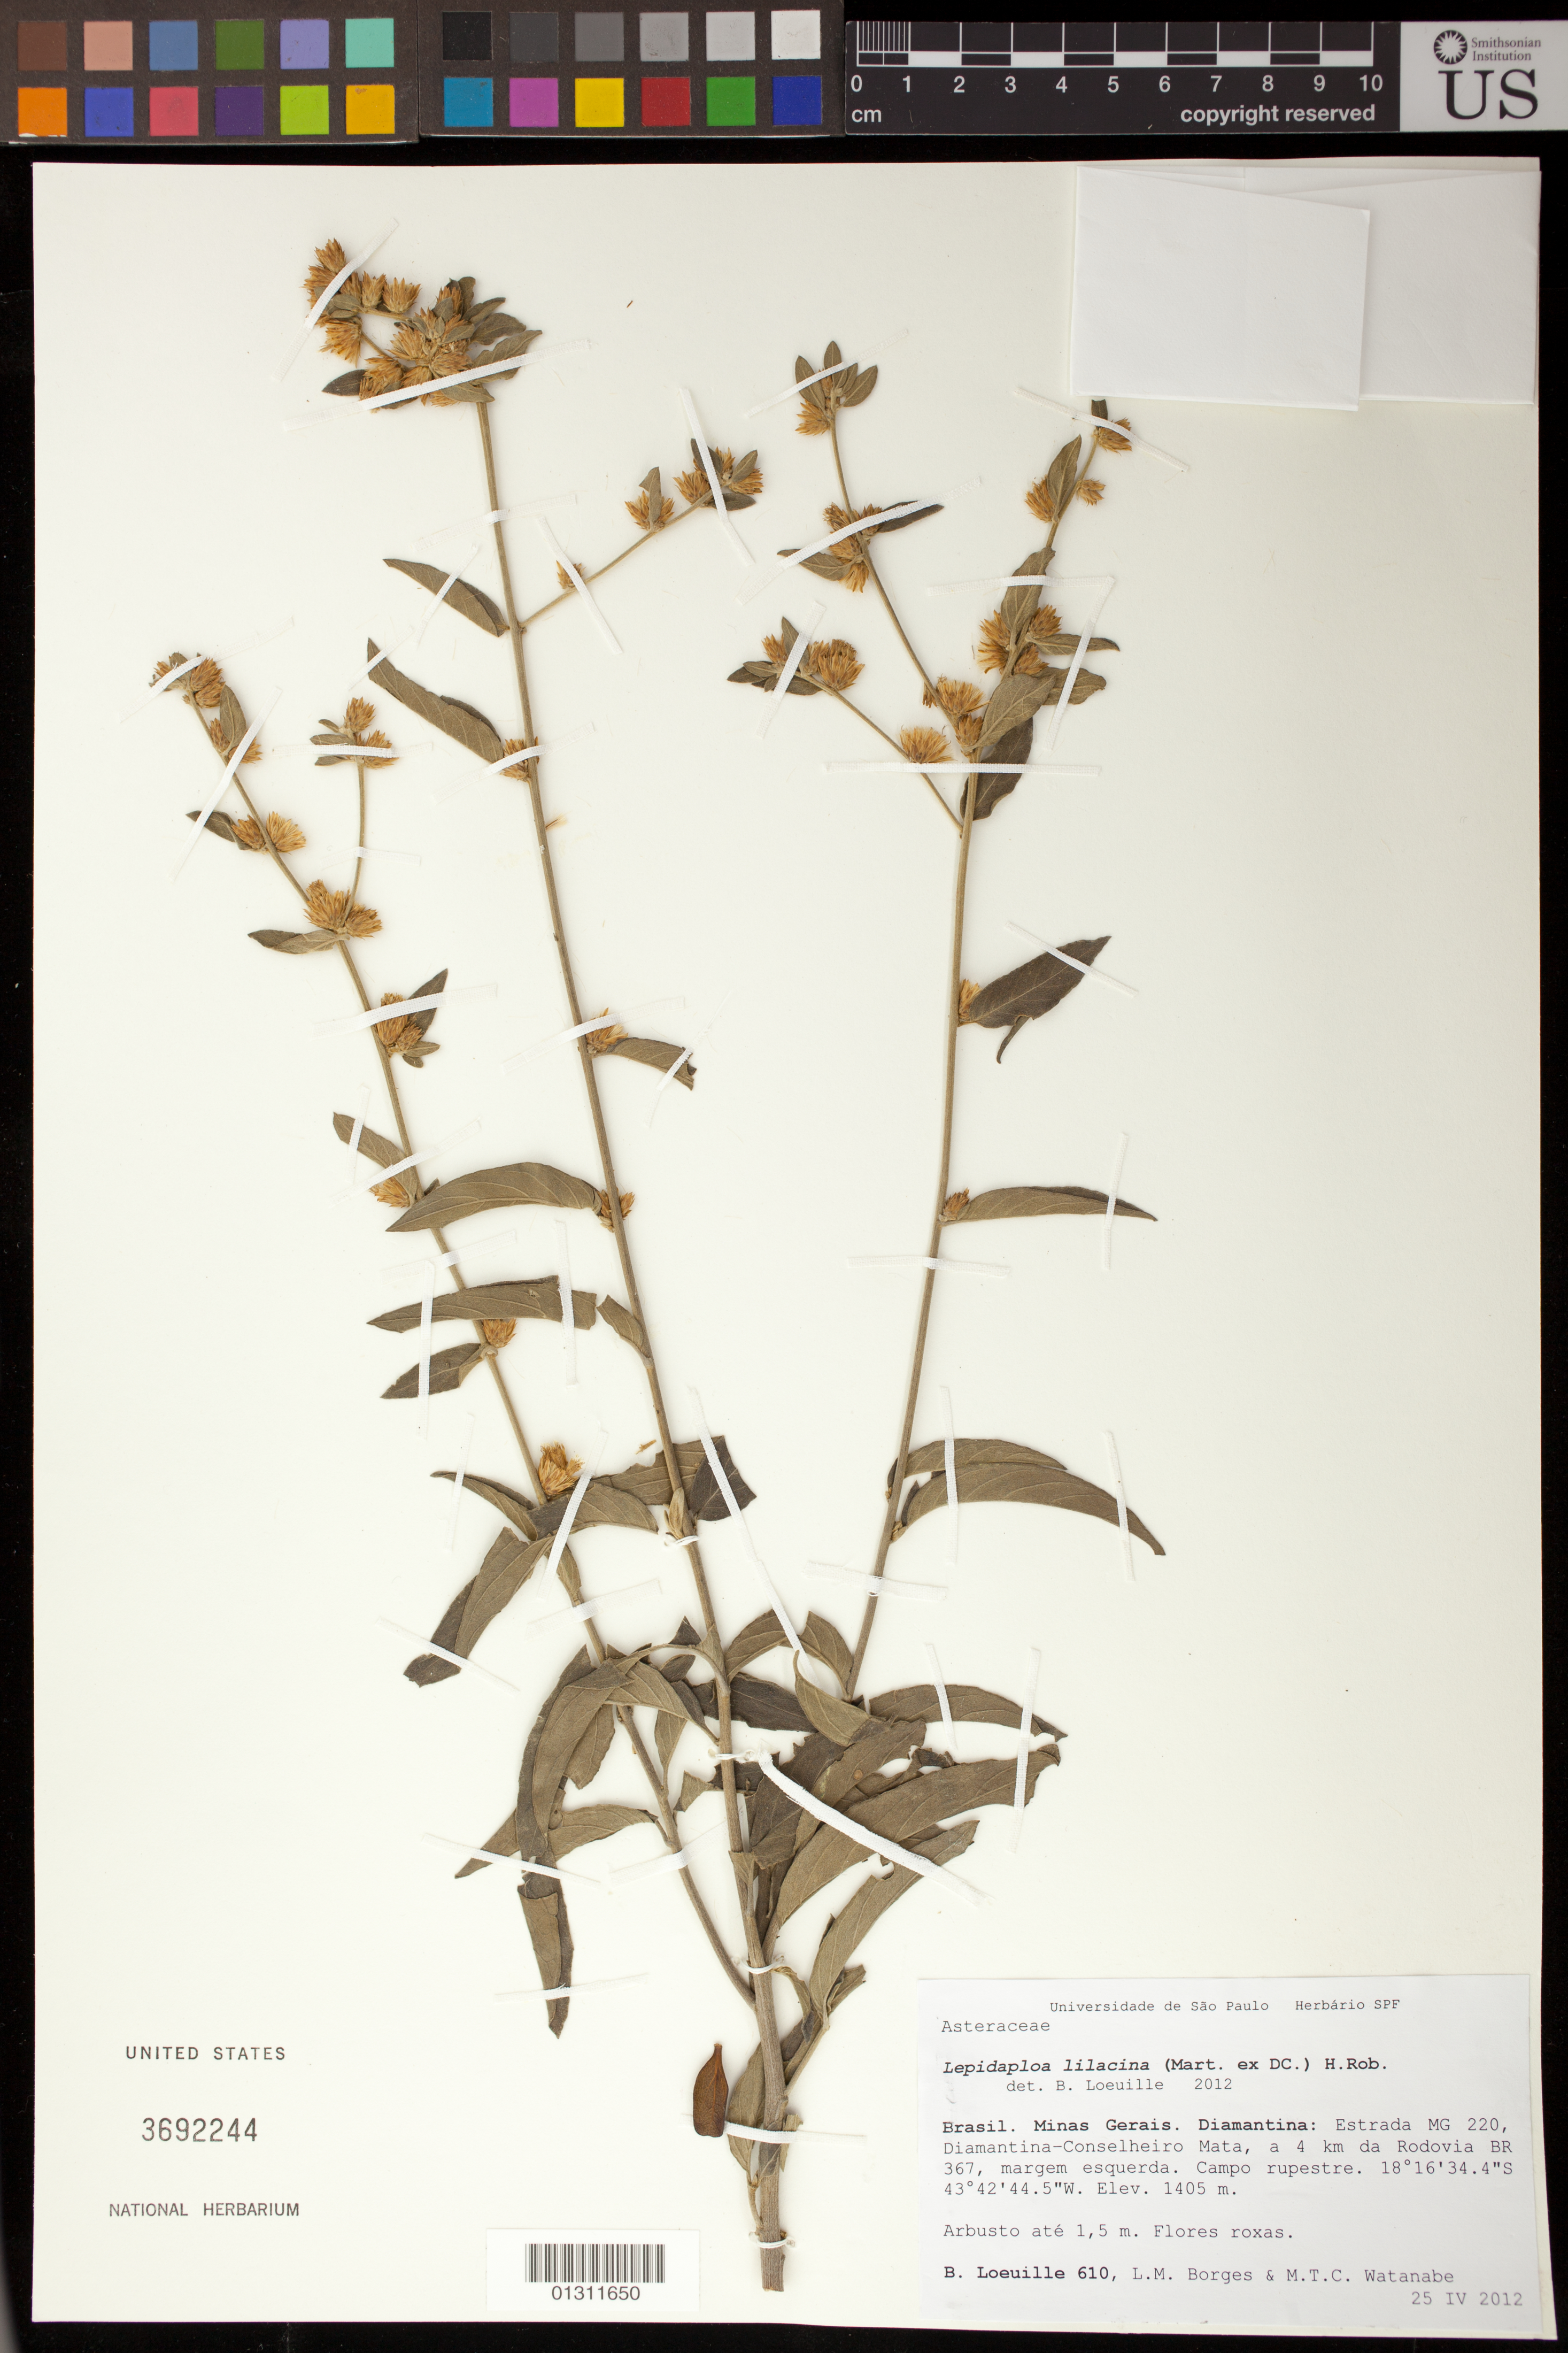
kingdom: Plantae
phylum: Tracheophyta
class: Magnoliopsida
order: Asterales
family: Asteraceae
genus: Lepidaploa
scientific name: Lepidaploa lilacina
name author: (Mart. ex DC.) H. Rob.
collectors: B. Loeuille, L. M. Borges & M. T. C. Watanabe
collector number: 610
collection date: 2012-04-25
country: Brazil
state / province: Minas Gerais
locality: Diamantina: Estrada MG 220, Diamantina - Conselheiro Mata, a 4 km da Rodovia BR 367.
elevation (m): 1045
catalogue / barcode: US 3692244